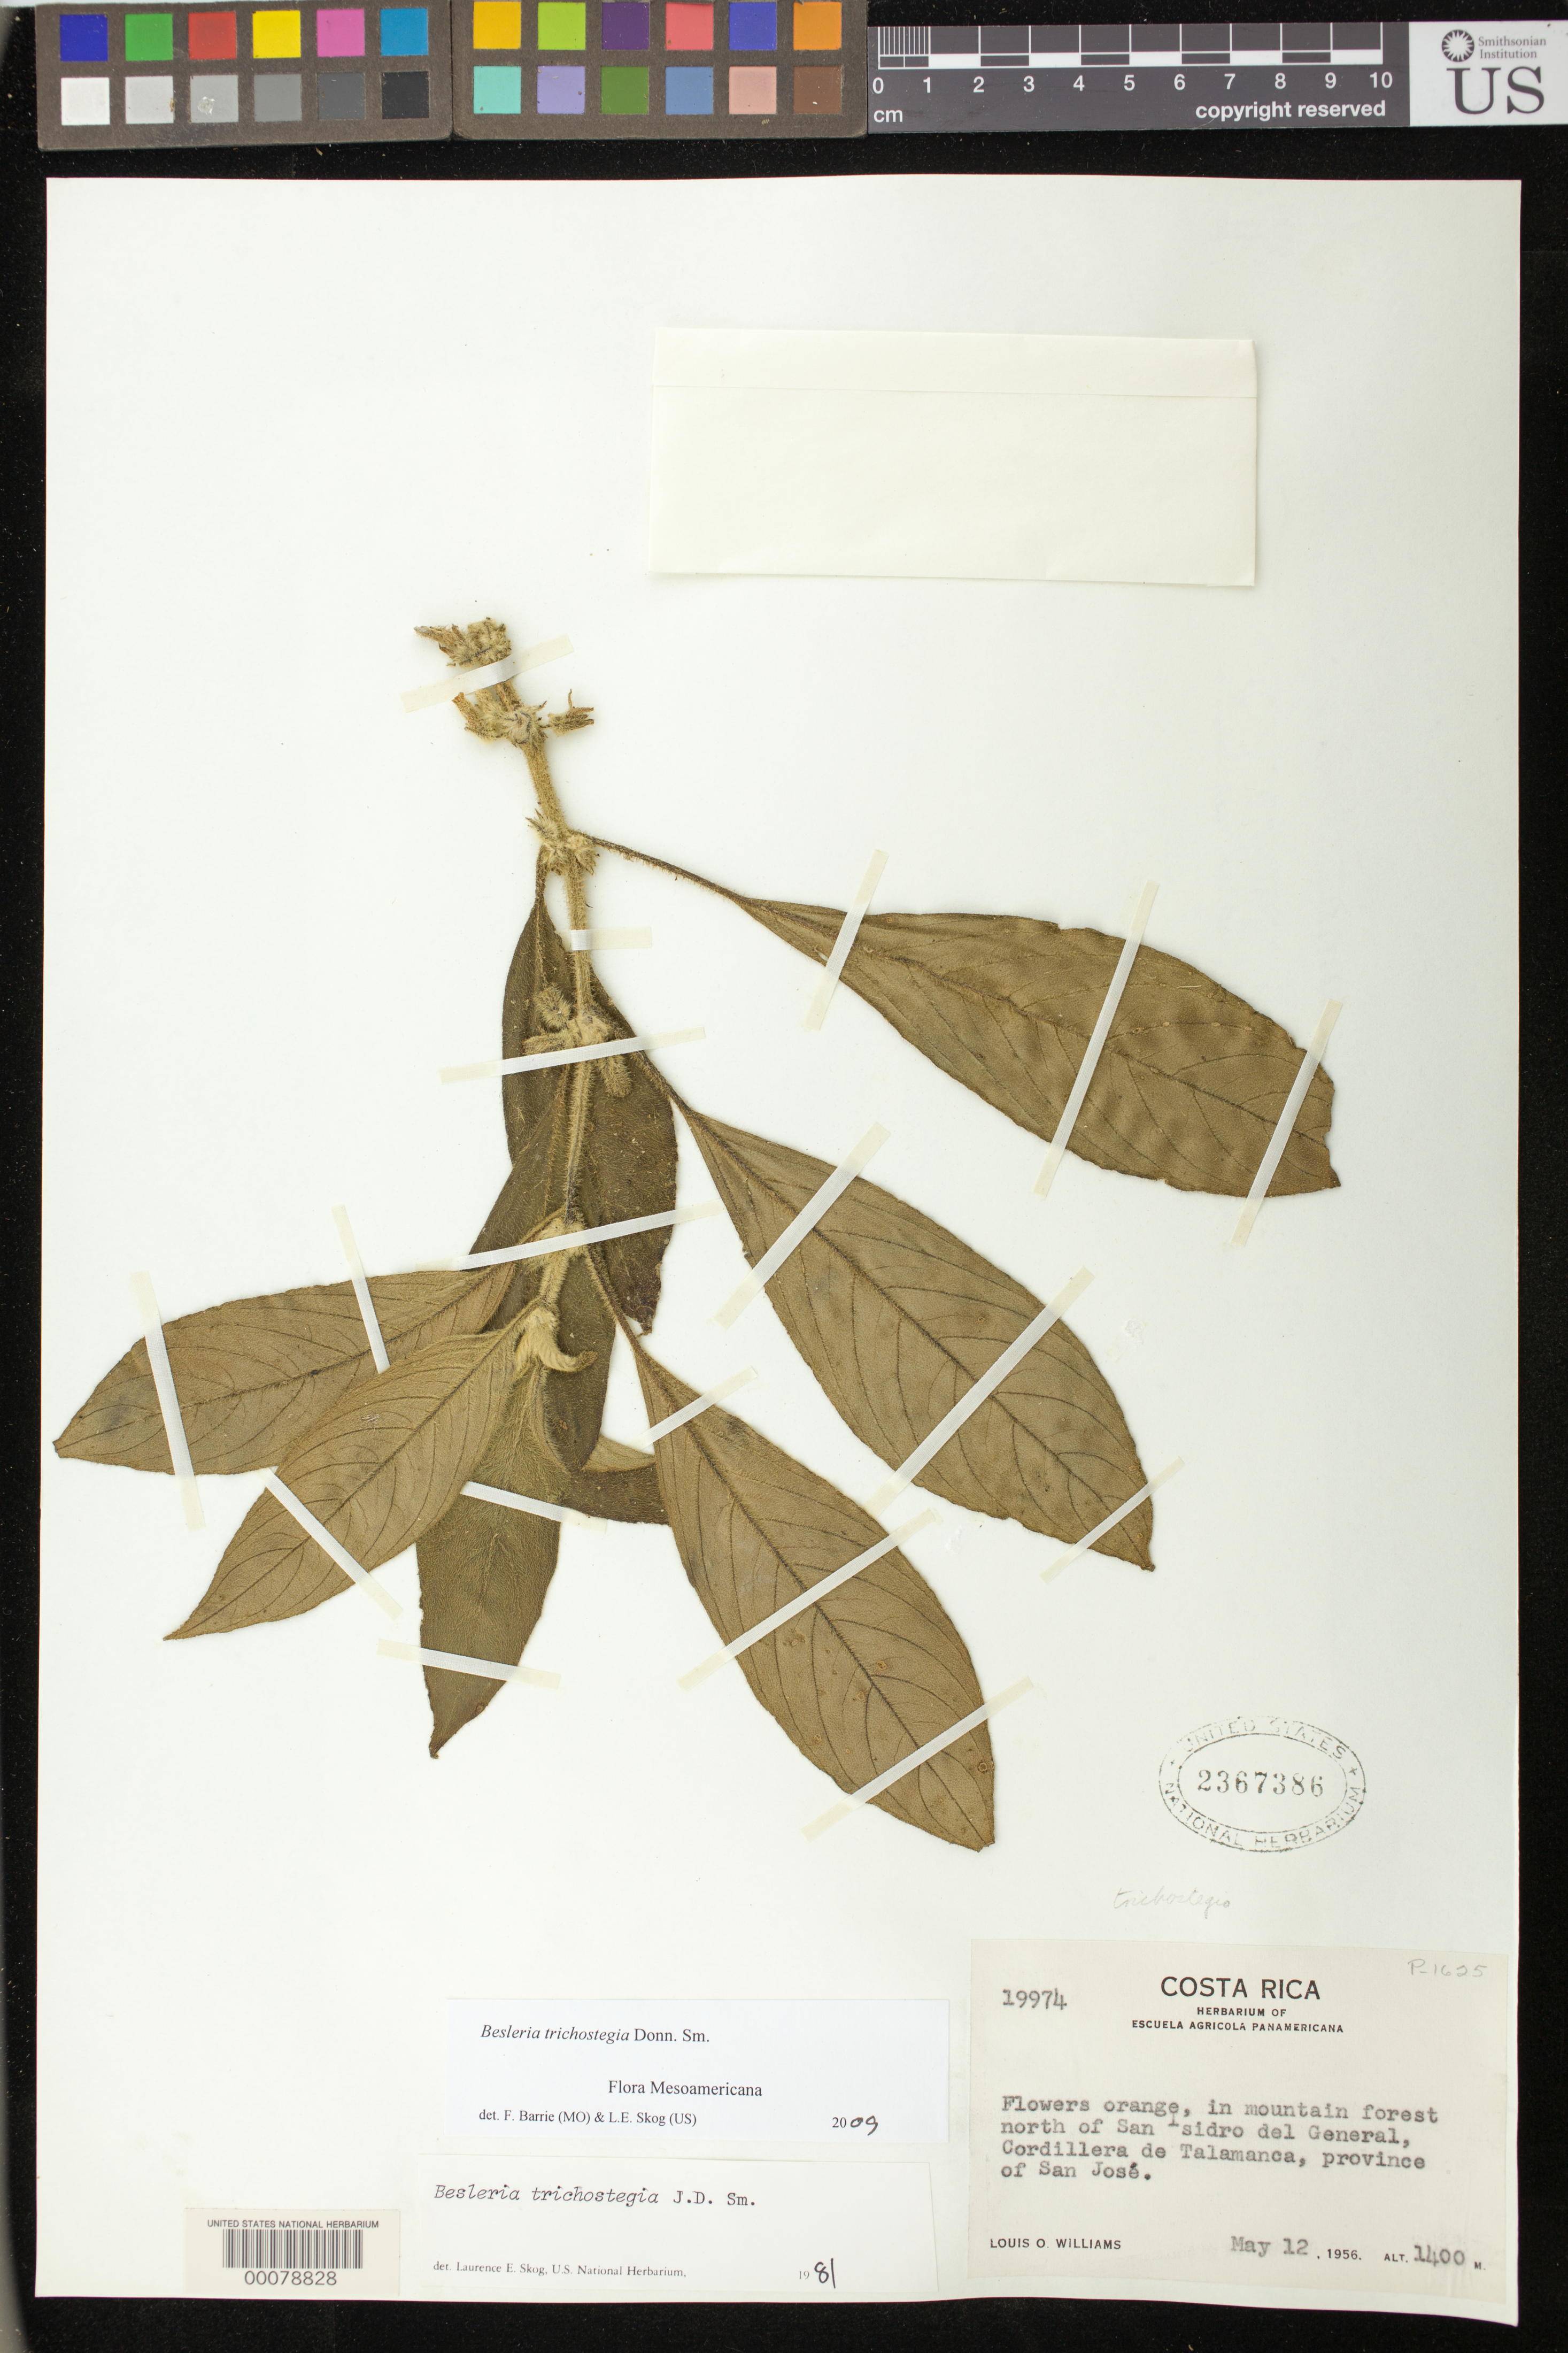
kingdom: Plantae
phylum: Tracheophyta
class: Magnoliopsida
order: Lamiales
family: Gesneriaceae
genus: Besleria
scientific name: Besleria trichostegia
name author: Donn. Sm.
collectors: L. O. Williams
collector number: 19974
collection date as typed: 12 May 1956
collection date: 1956-05-12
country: Costa Rica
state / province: San José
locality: N of San Isidro del General, Cordillera de Talamanca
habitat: In mountain forest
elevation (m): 1400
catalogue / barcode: US 2367386